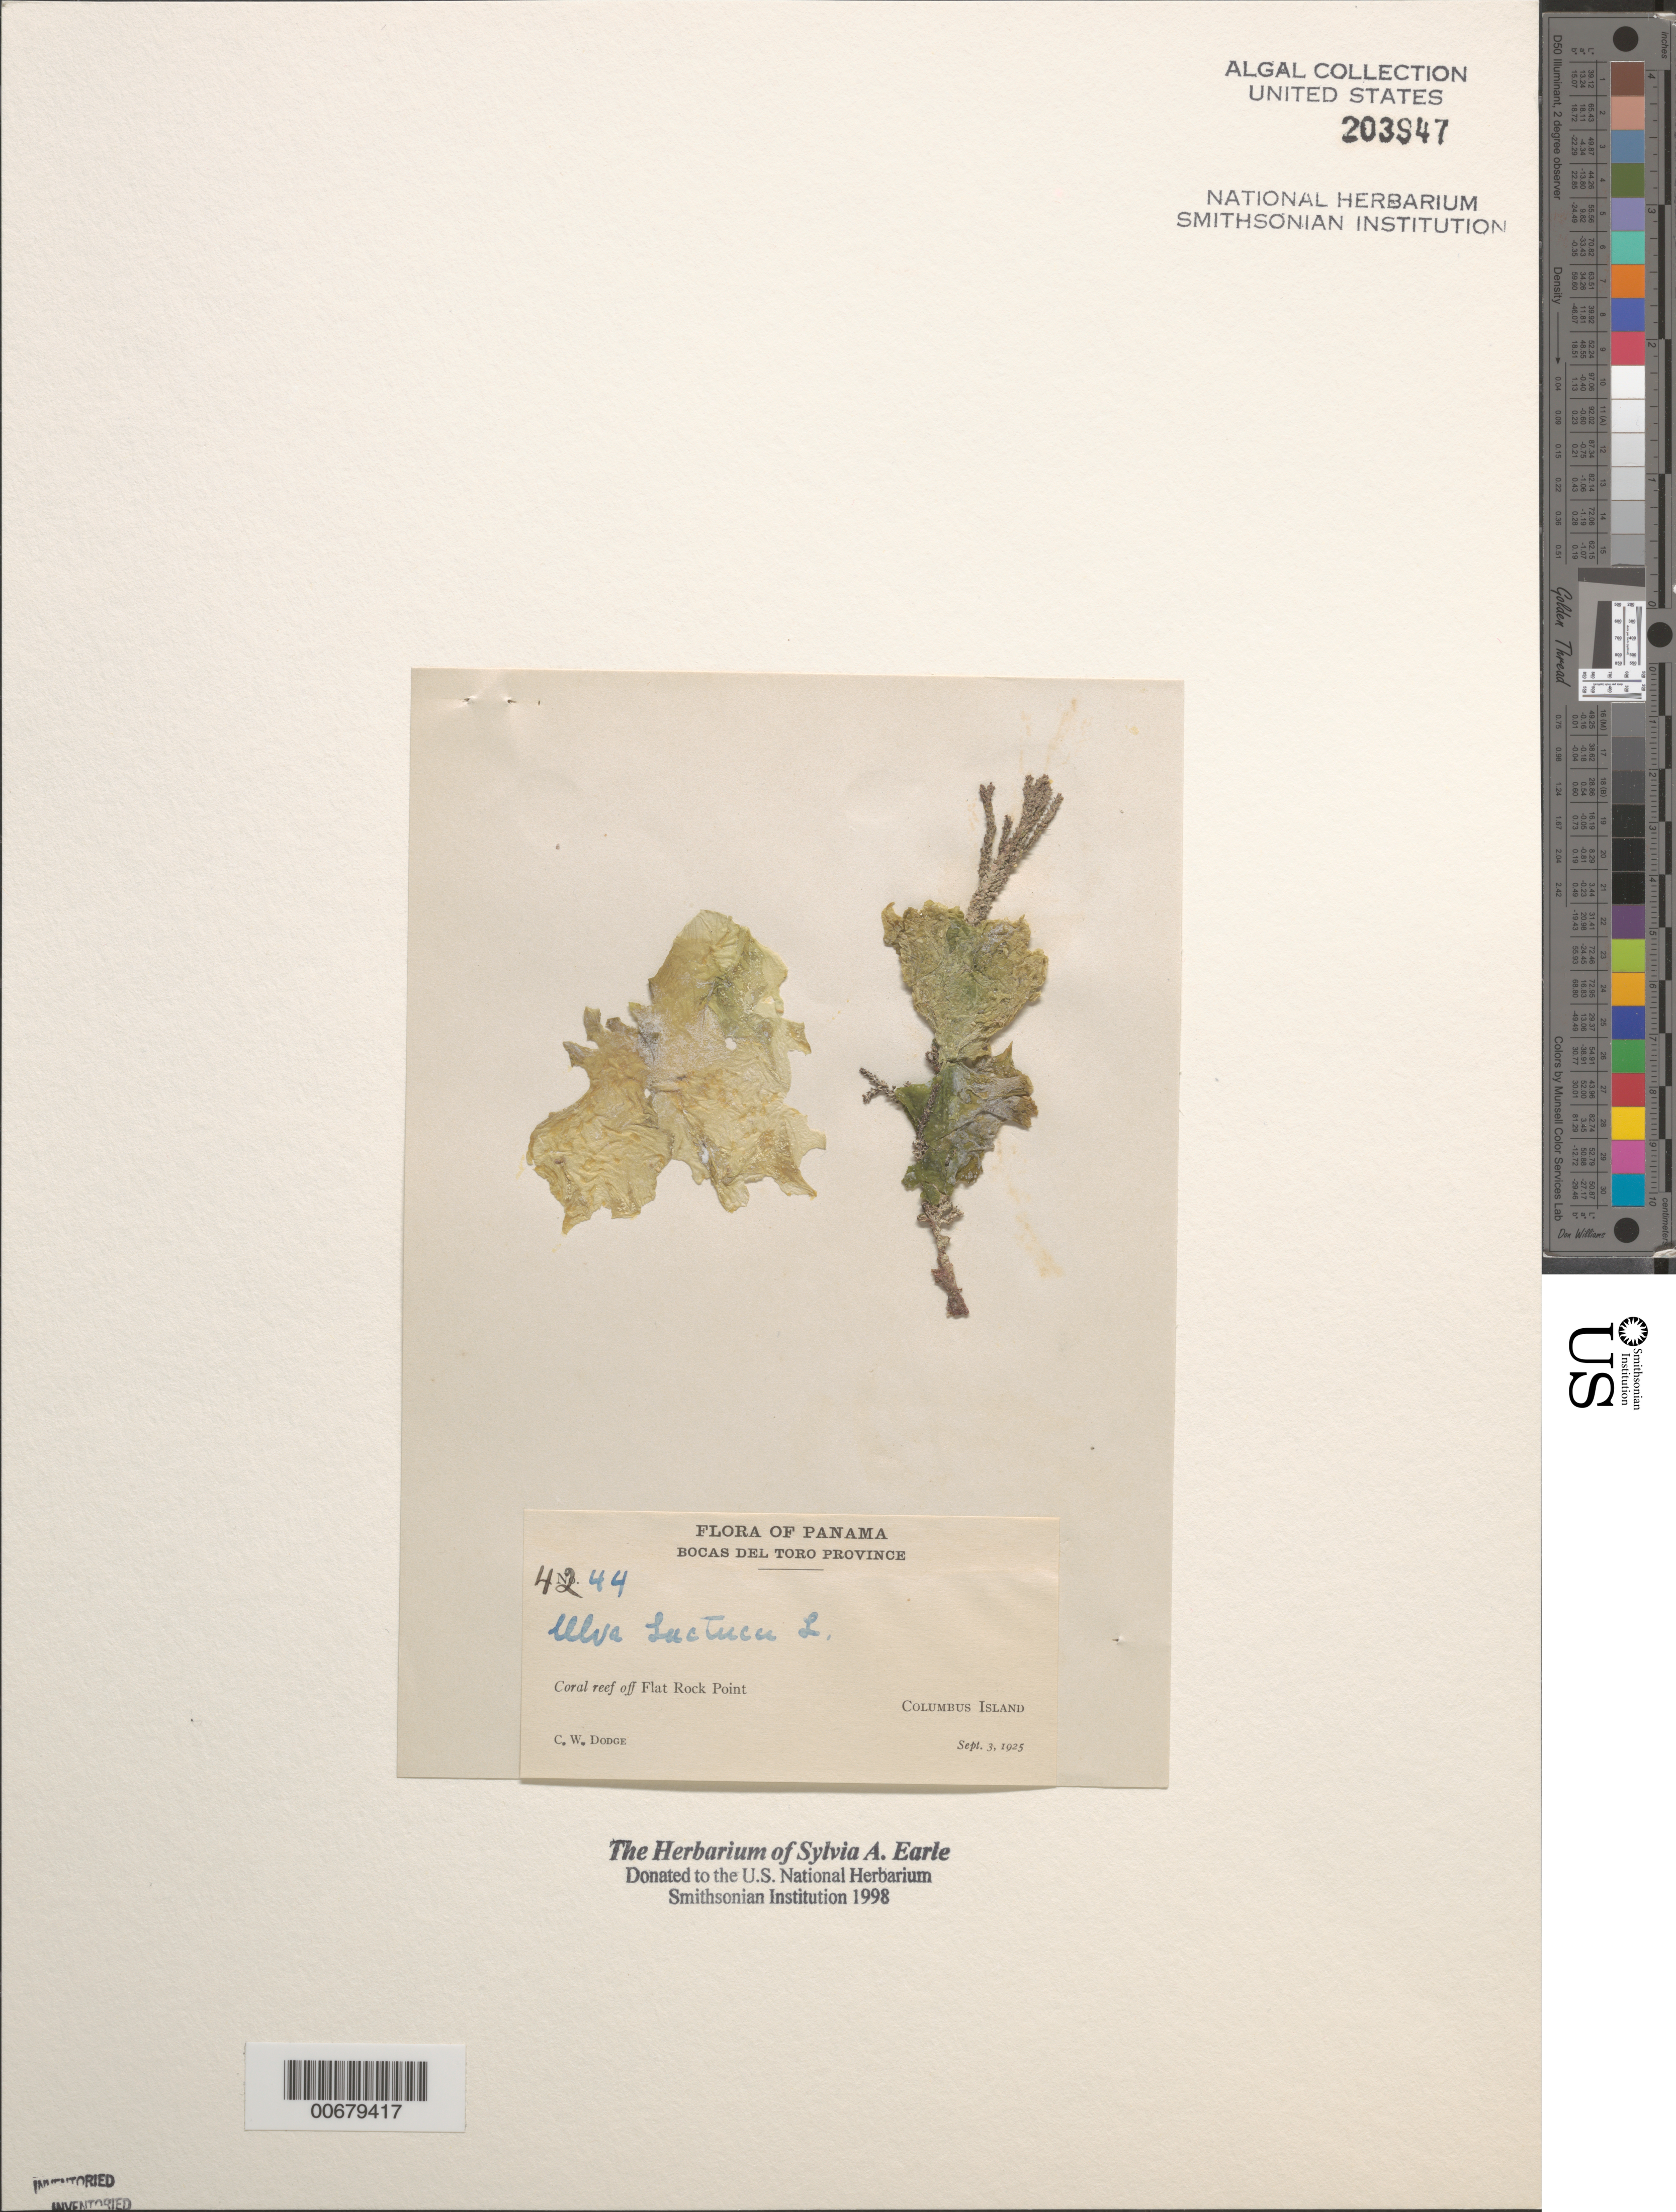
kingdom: Plantae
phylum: Chlorophyta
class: Ulvophyceae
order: Ulvales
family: Ulvaceae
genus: Ulva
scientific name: Ulva lactuca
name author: L.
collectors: C. Dodge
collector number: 4244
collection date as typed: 03 Sep 1925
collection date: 1925-09-03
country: Panama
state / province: Bocas del Toro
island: Columbus Island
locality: Coral reef off Flat Rock Point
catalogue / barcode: US 203947